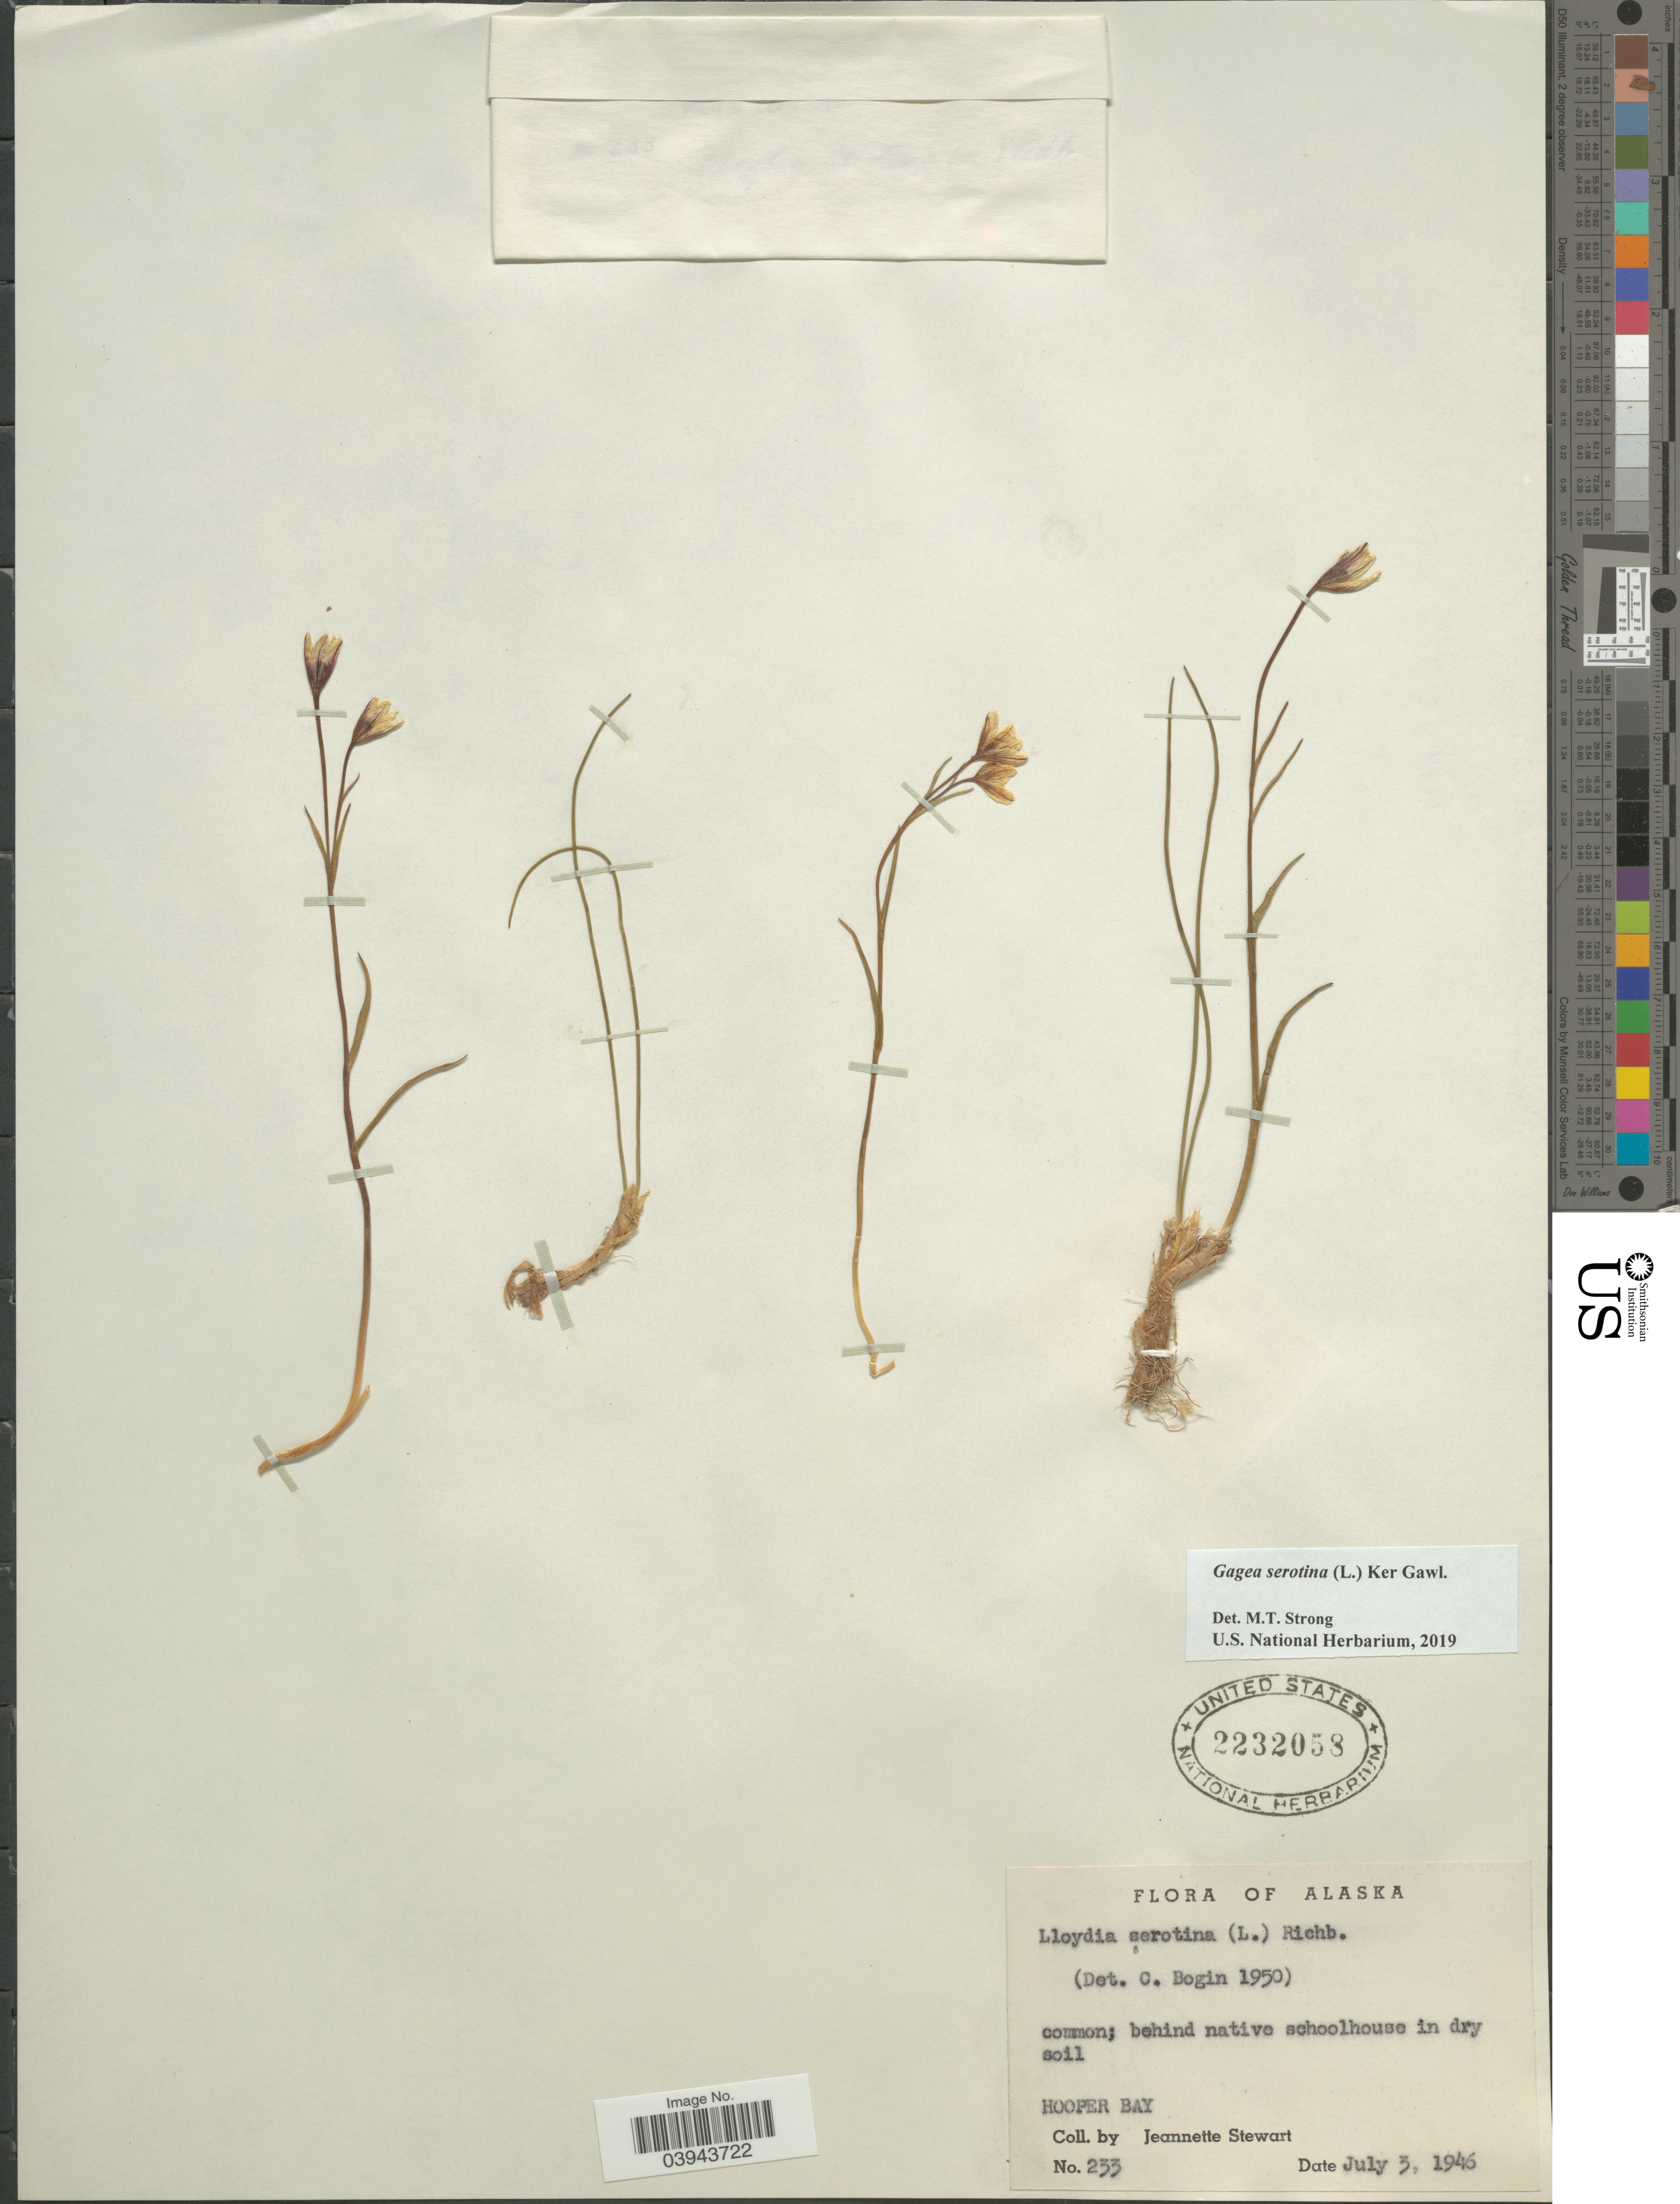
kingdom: Plantae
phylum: Tracheophyta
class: Liliopsida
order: Liliales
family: Liliaceae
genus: Lloydia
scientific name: Lloydia serotina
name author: (L.) Salisb. ex Rchb.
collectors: J. Stewart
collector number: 233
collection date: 1946-07-03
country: United States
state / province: Alaska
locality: Hooper Bay.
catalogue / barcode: US 2232058